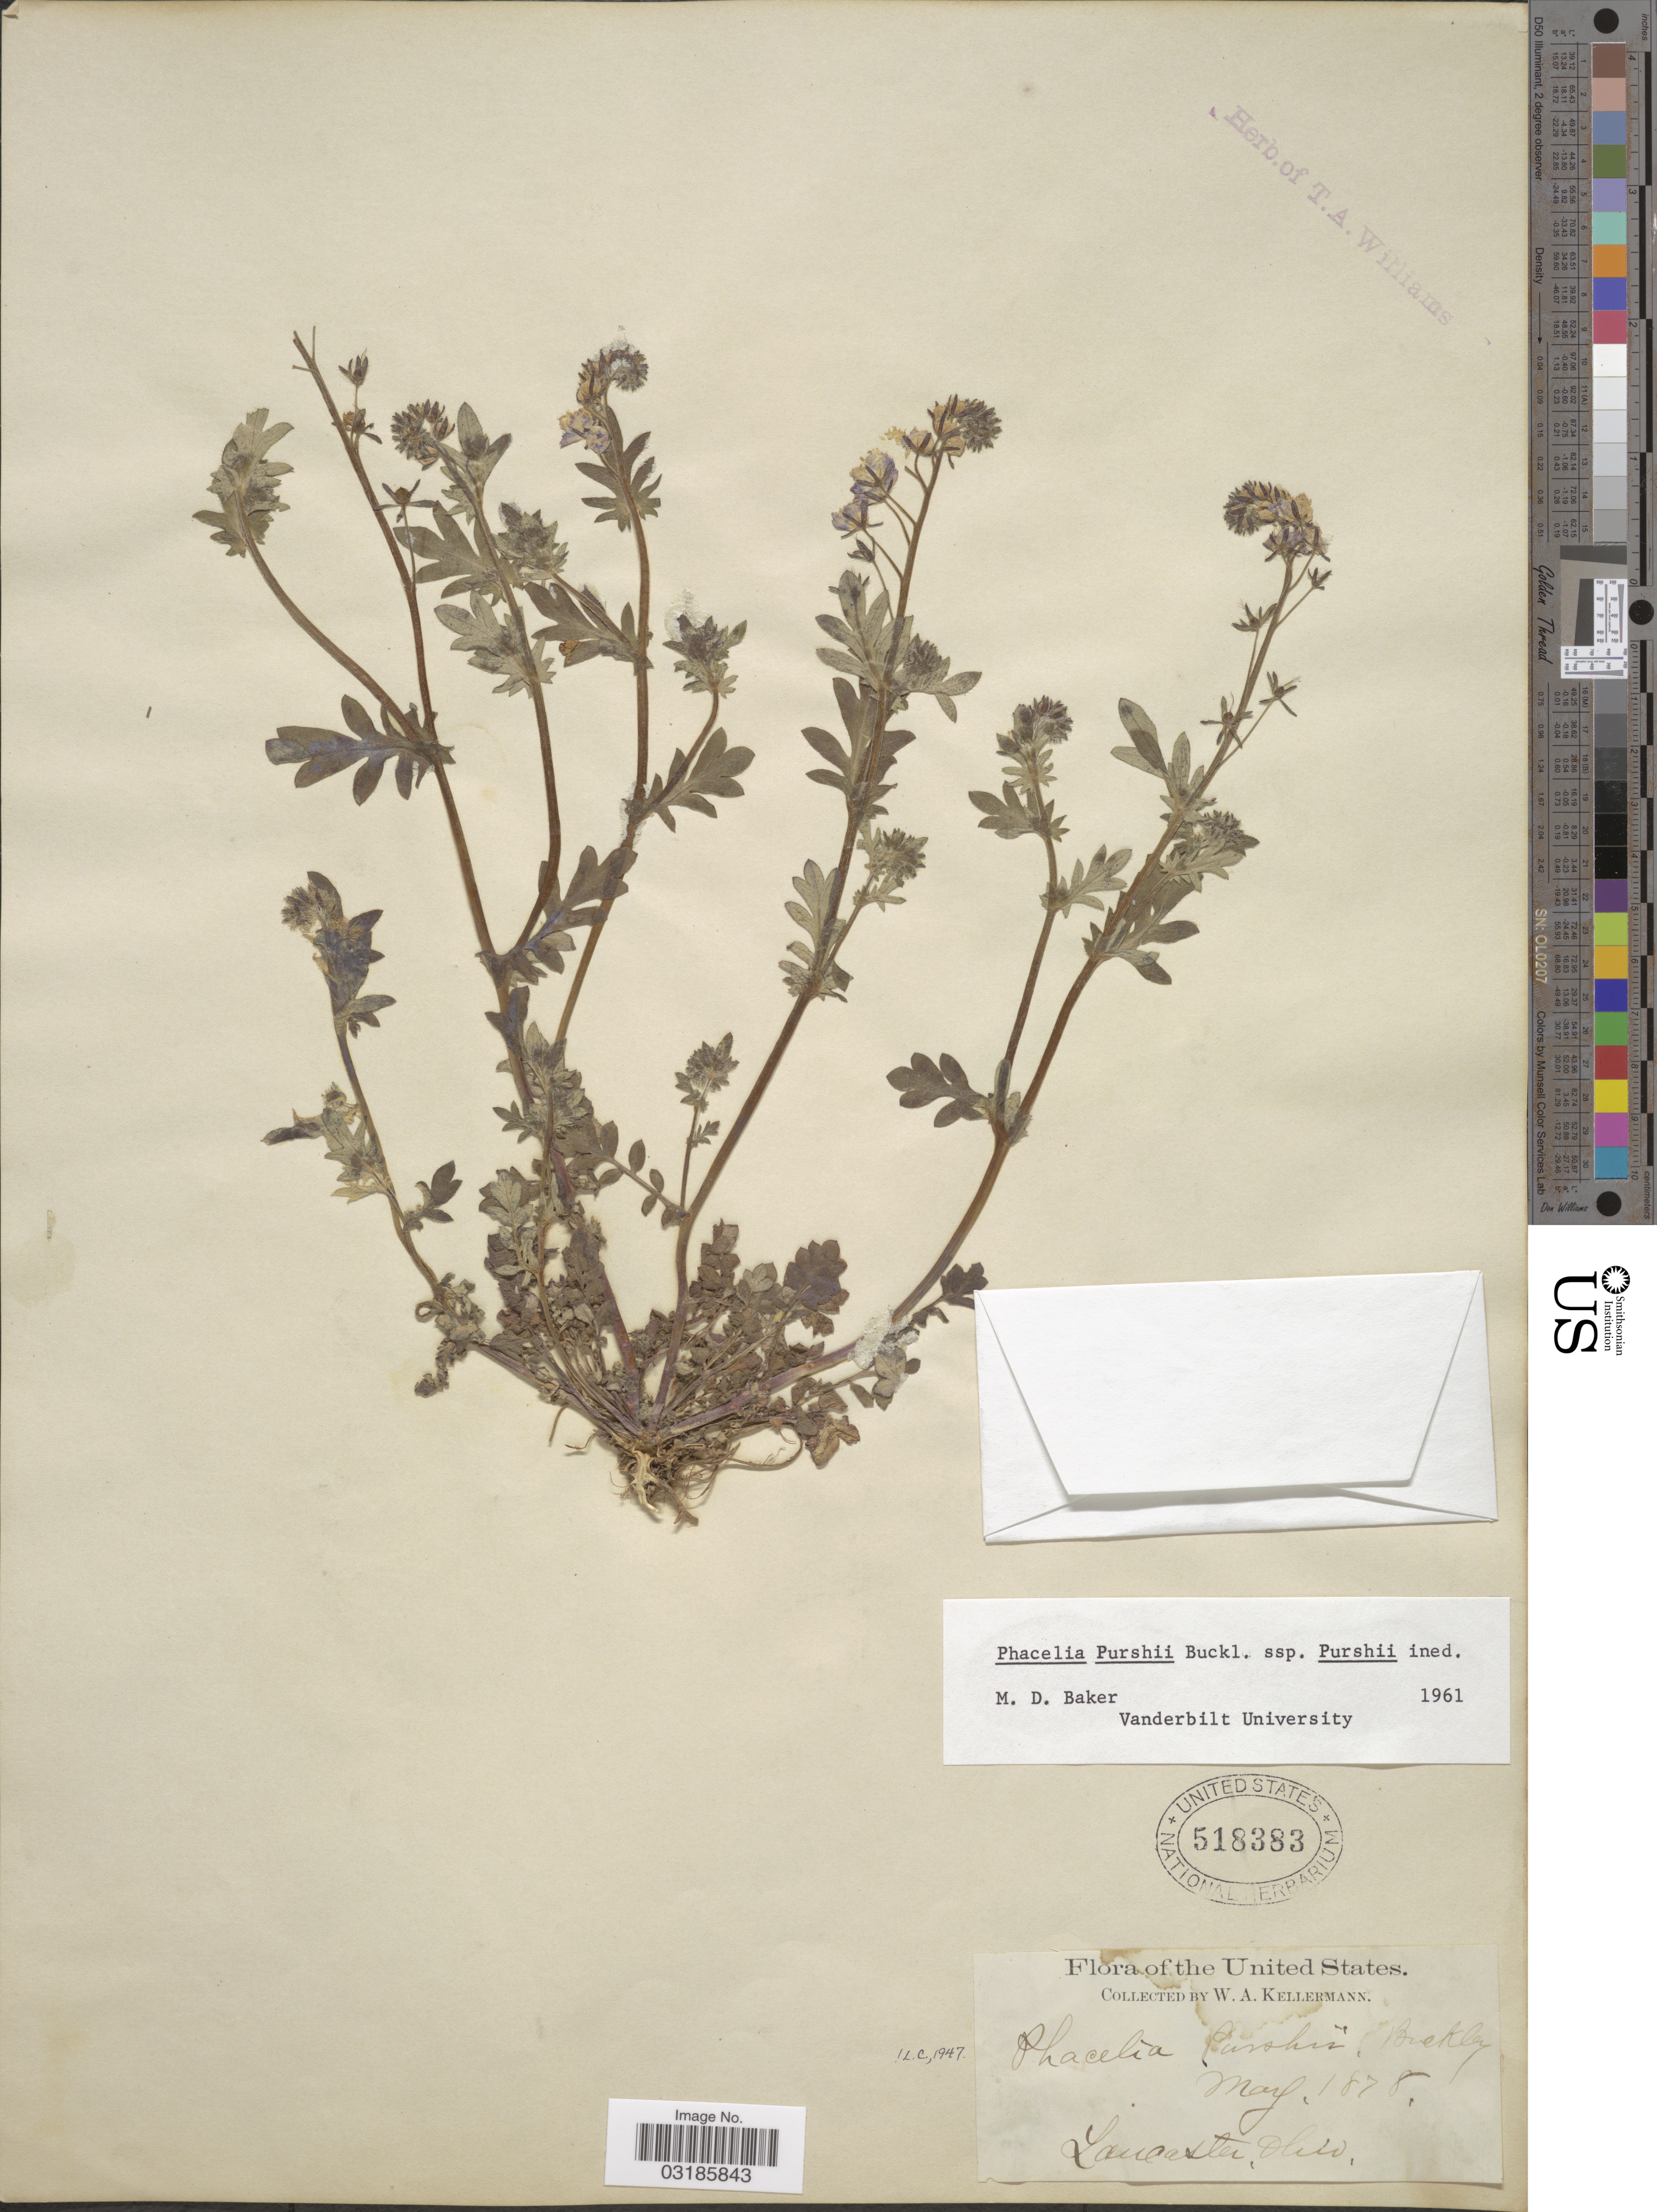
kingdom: Plantae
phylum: Tracheophyta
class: Magnoliopsida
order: Boraginales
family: Hydrophyllaceae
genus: Phacelia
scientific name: Phacelia purshii subsp. purshii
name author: Buckley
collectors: W. Kellerman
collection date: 1878-05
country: United States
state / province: Ohio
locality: Lancaster.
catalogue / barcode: US 518383